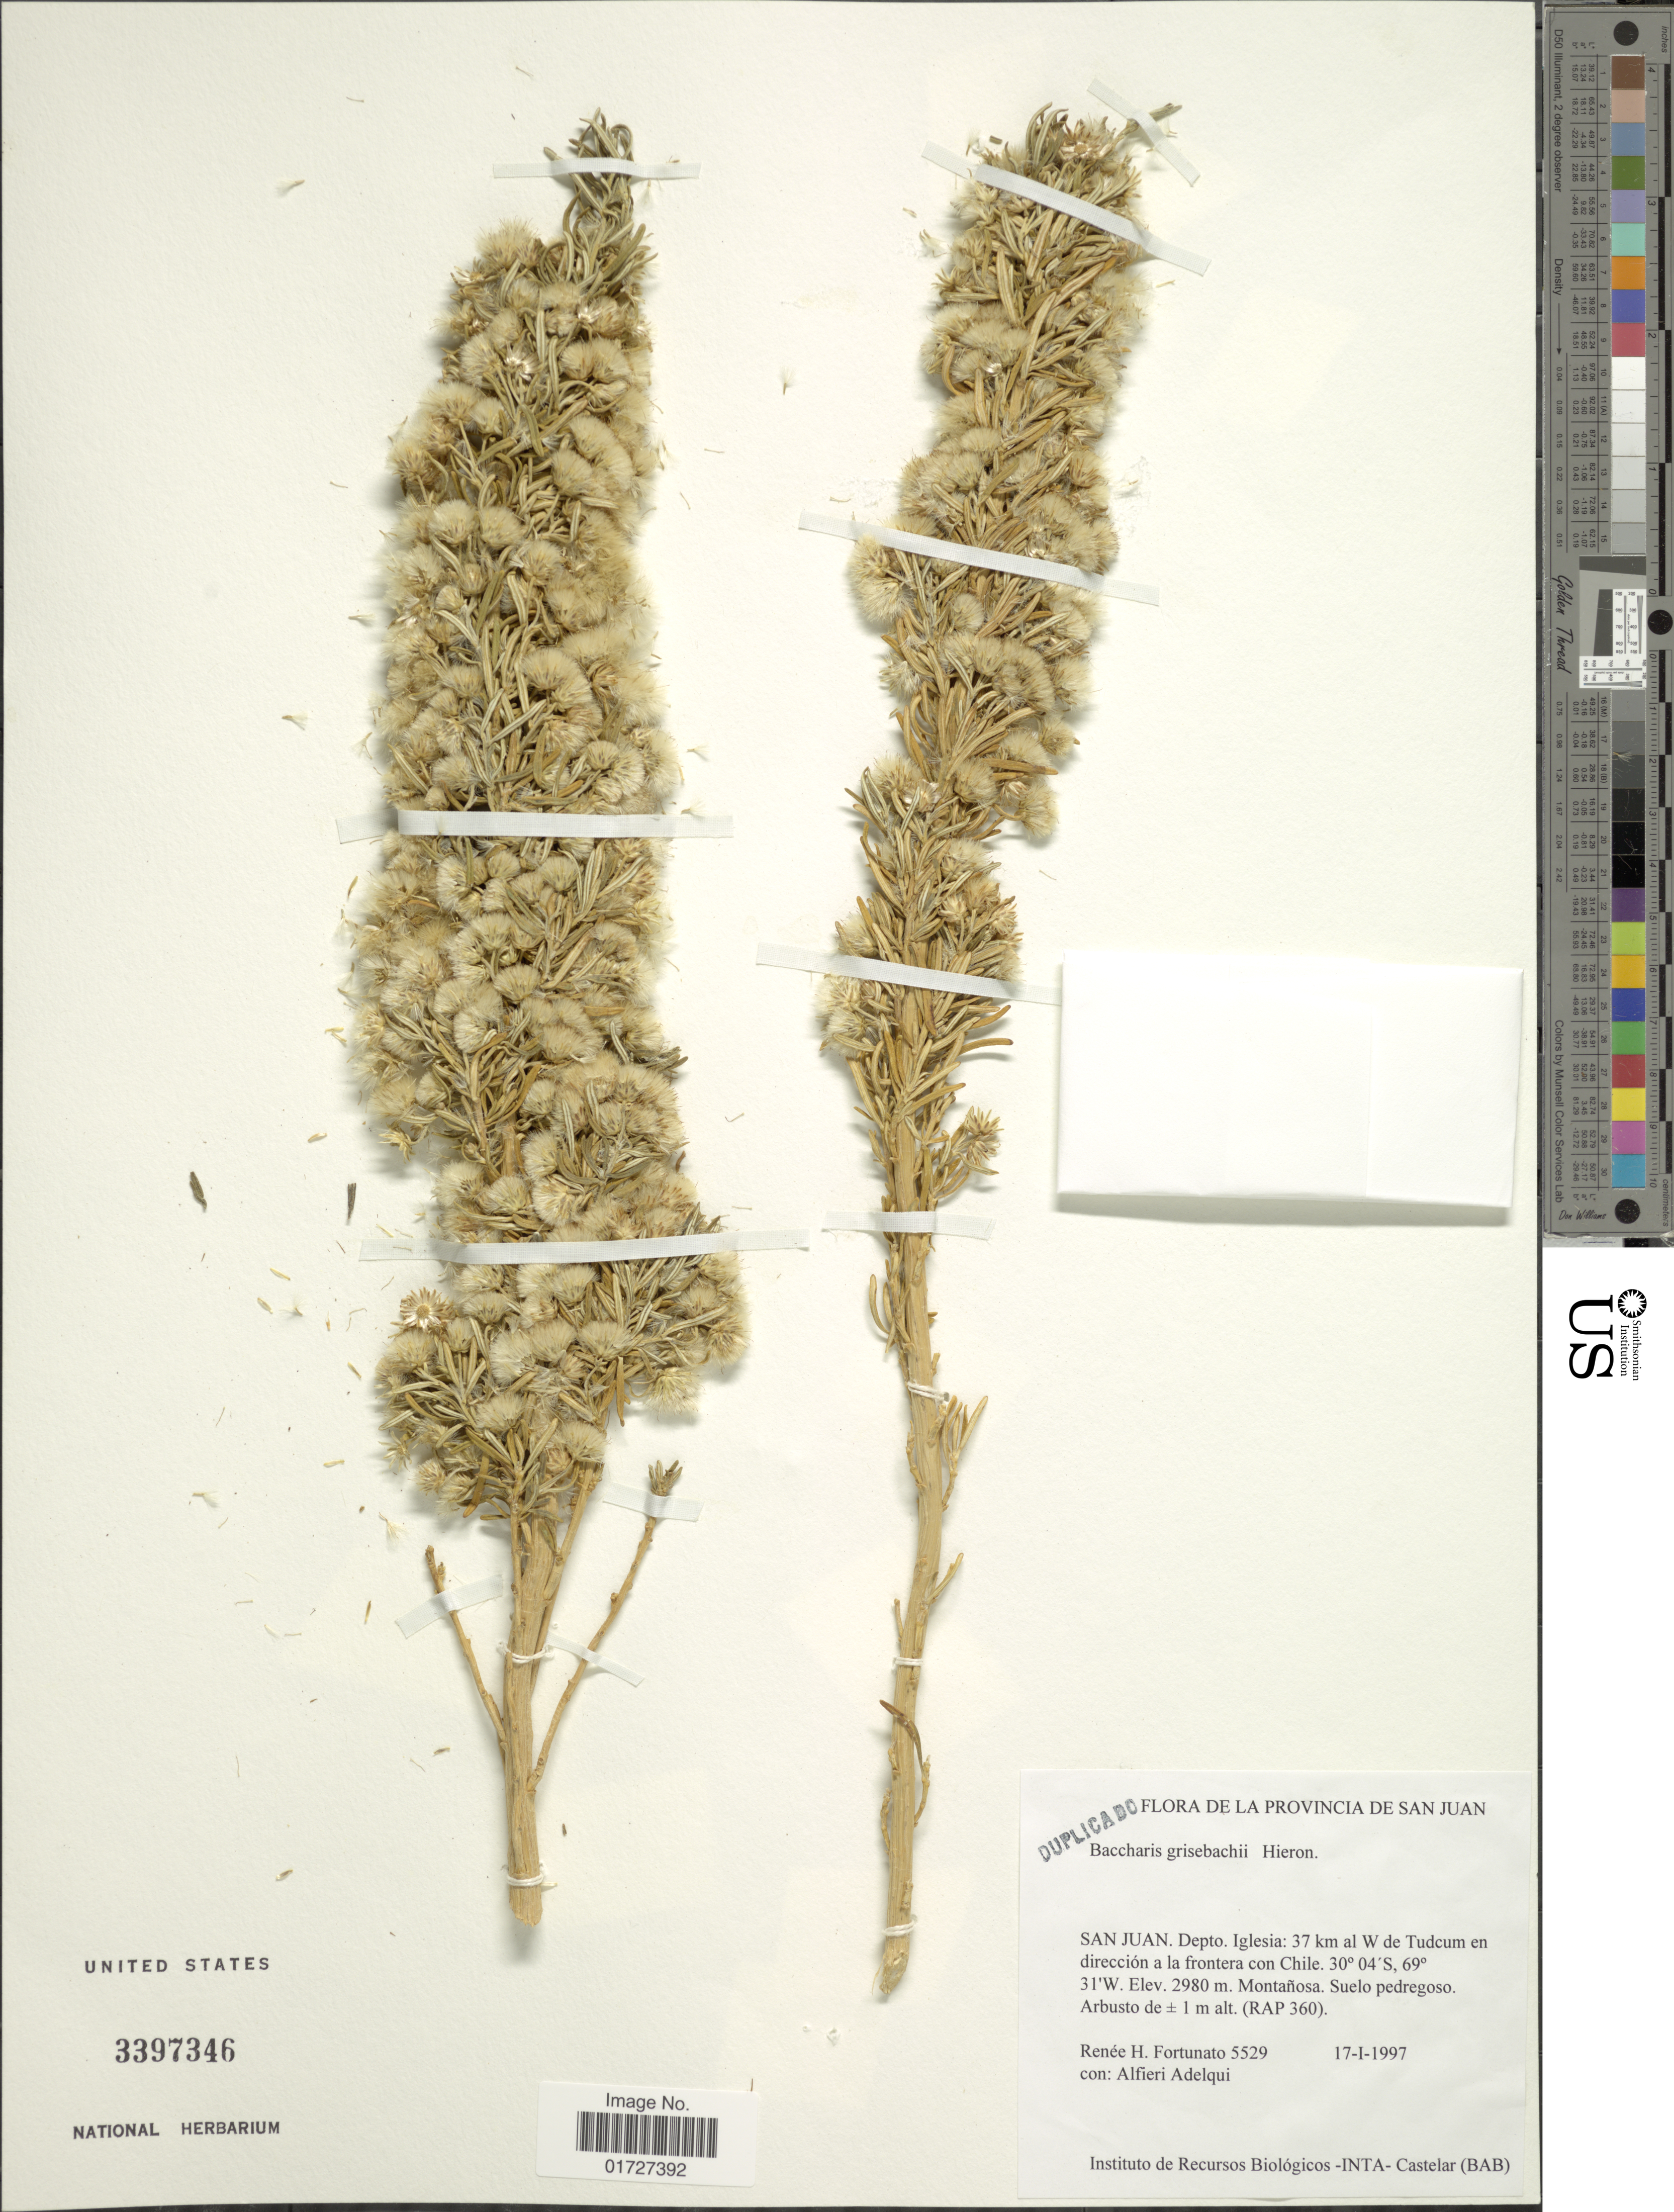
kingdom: Plantae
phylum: Tracheophyta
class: Magnoliopsida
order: Asterales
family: Asteraceae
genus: Baccharis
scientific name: Baccharis grisebachii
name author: Hieron.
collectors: R. H. Fortunato & A. Adelqui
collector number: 5529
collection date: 1997-01-17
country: Argentina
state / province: San Juan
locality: San Juan, Depto. Iglesia, 37 km al W de Tudcum en direccion a la frontera con Chile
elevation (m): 2980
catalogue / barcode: US 3397346